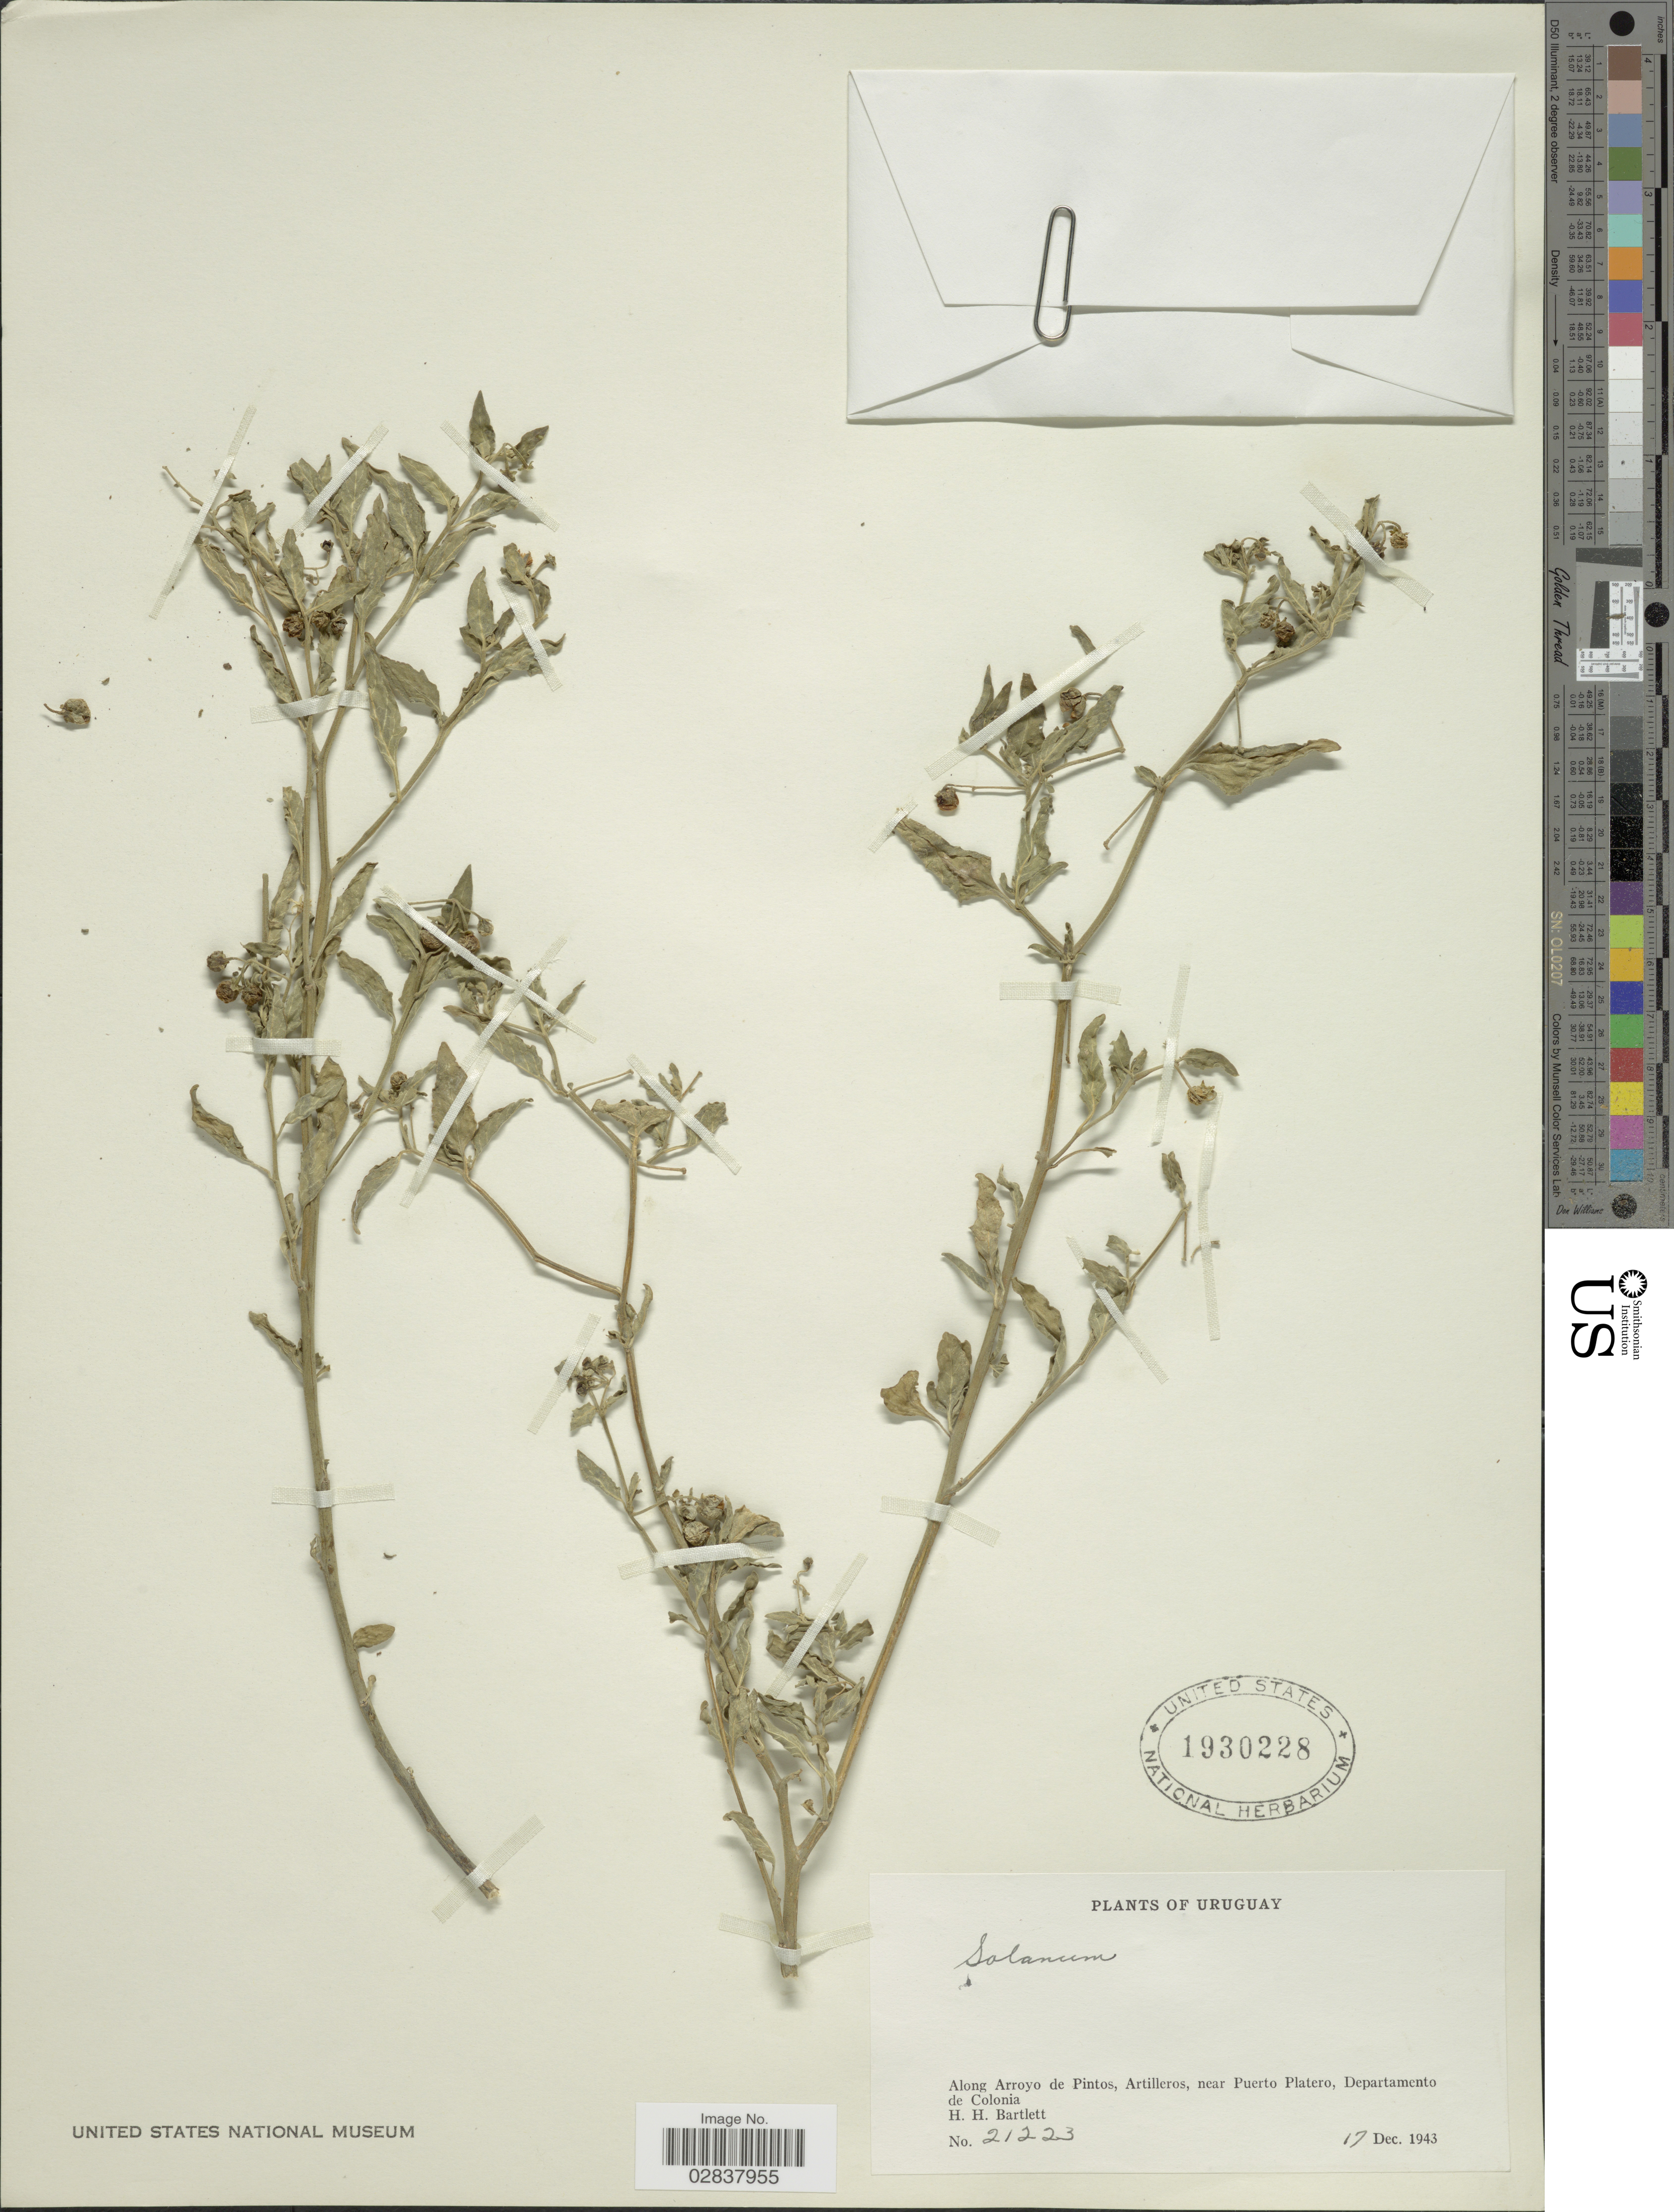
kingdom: Plantae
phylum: Tracheophyta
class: Magnoliopsida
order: Solanales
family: Solanaceae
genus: Solanum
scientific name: Solanum chenopodioides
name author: Lam.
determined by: Knapp, S. D.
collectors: H. H. Bartlett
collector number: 21223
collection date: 1943-12-17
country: Uruguay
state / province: Colonia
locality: Along Arroyo de Pintos, Artilleros, near Puerto Platero, Departamento de Colonia.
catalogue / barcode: US 1930228